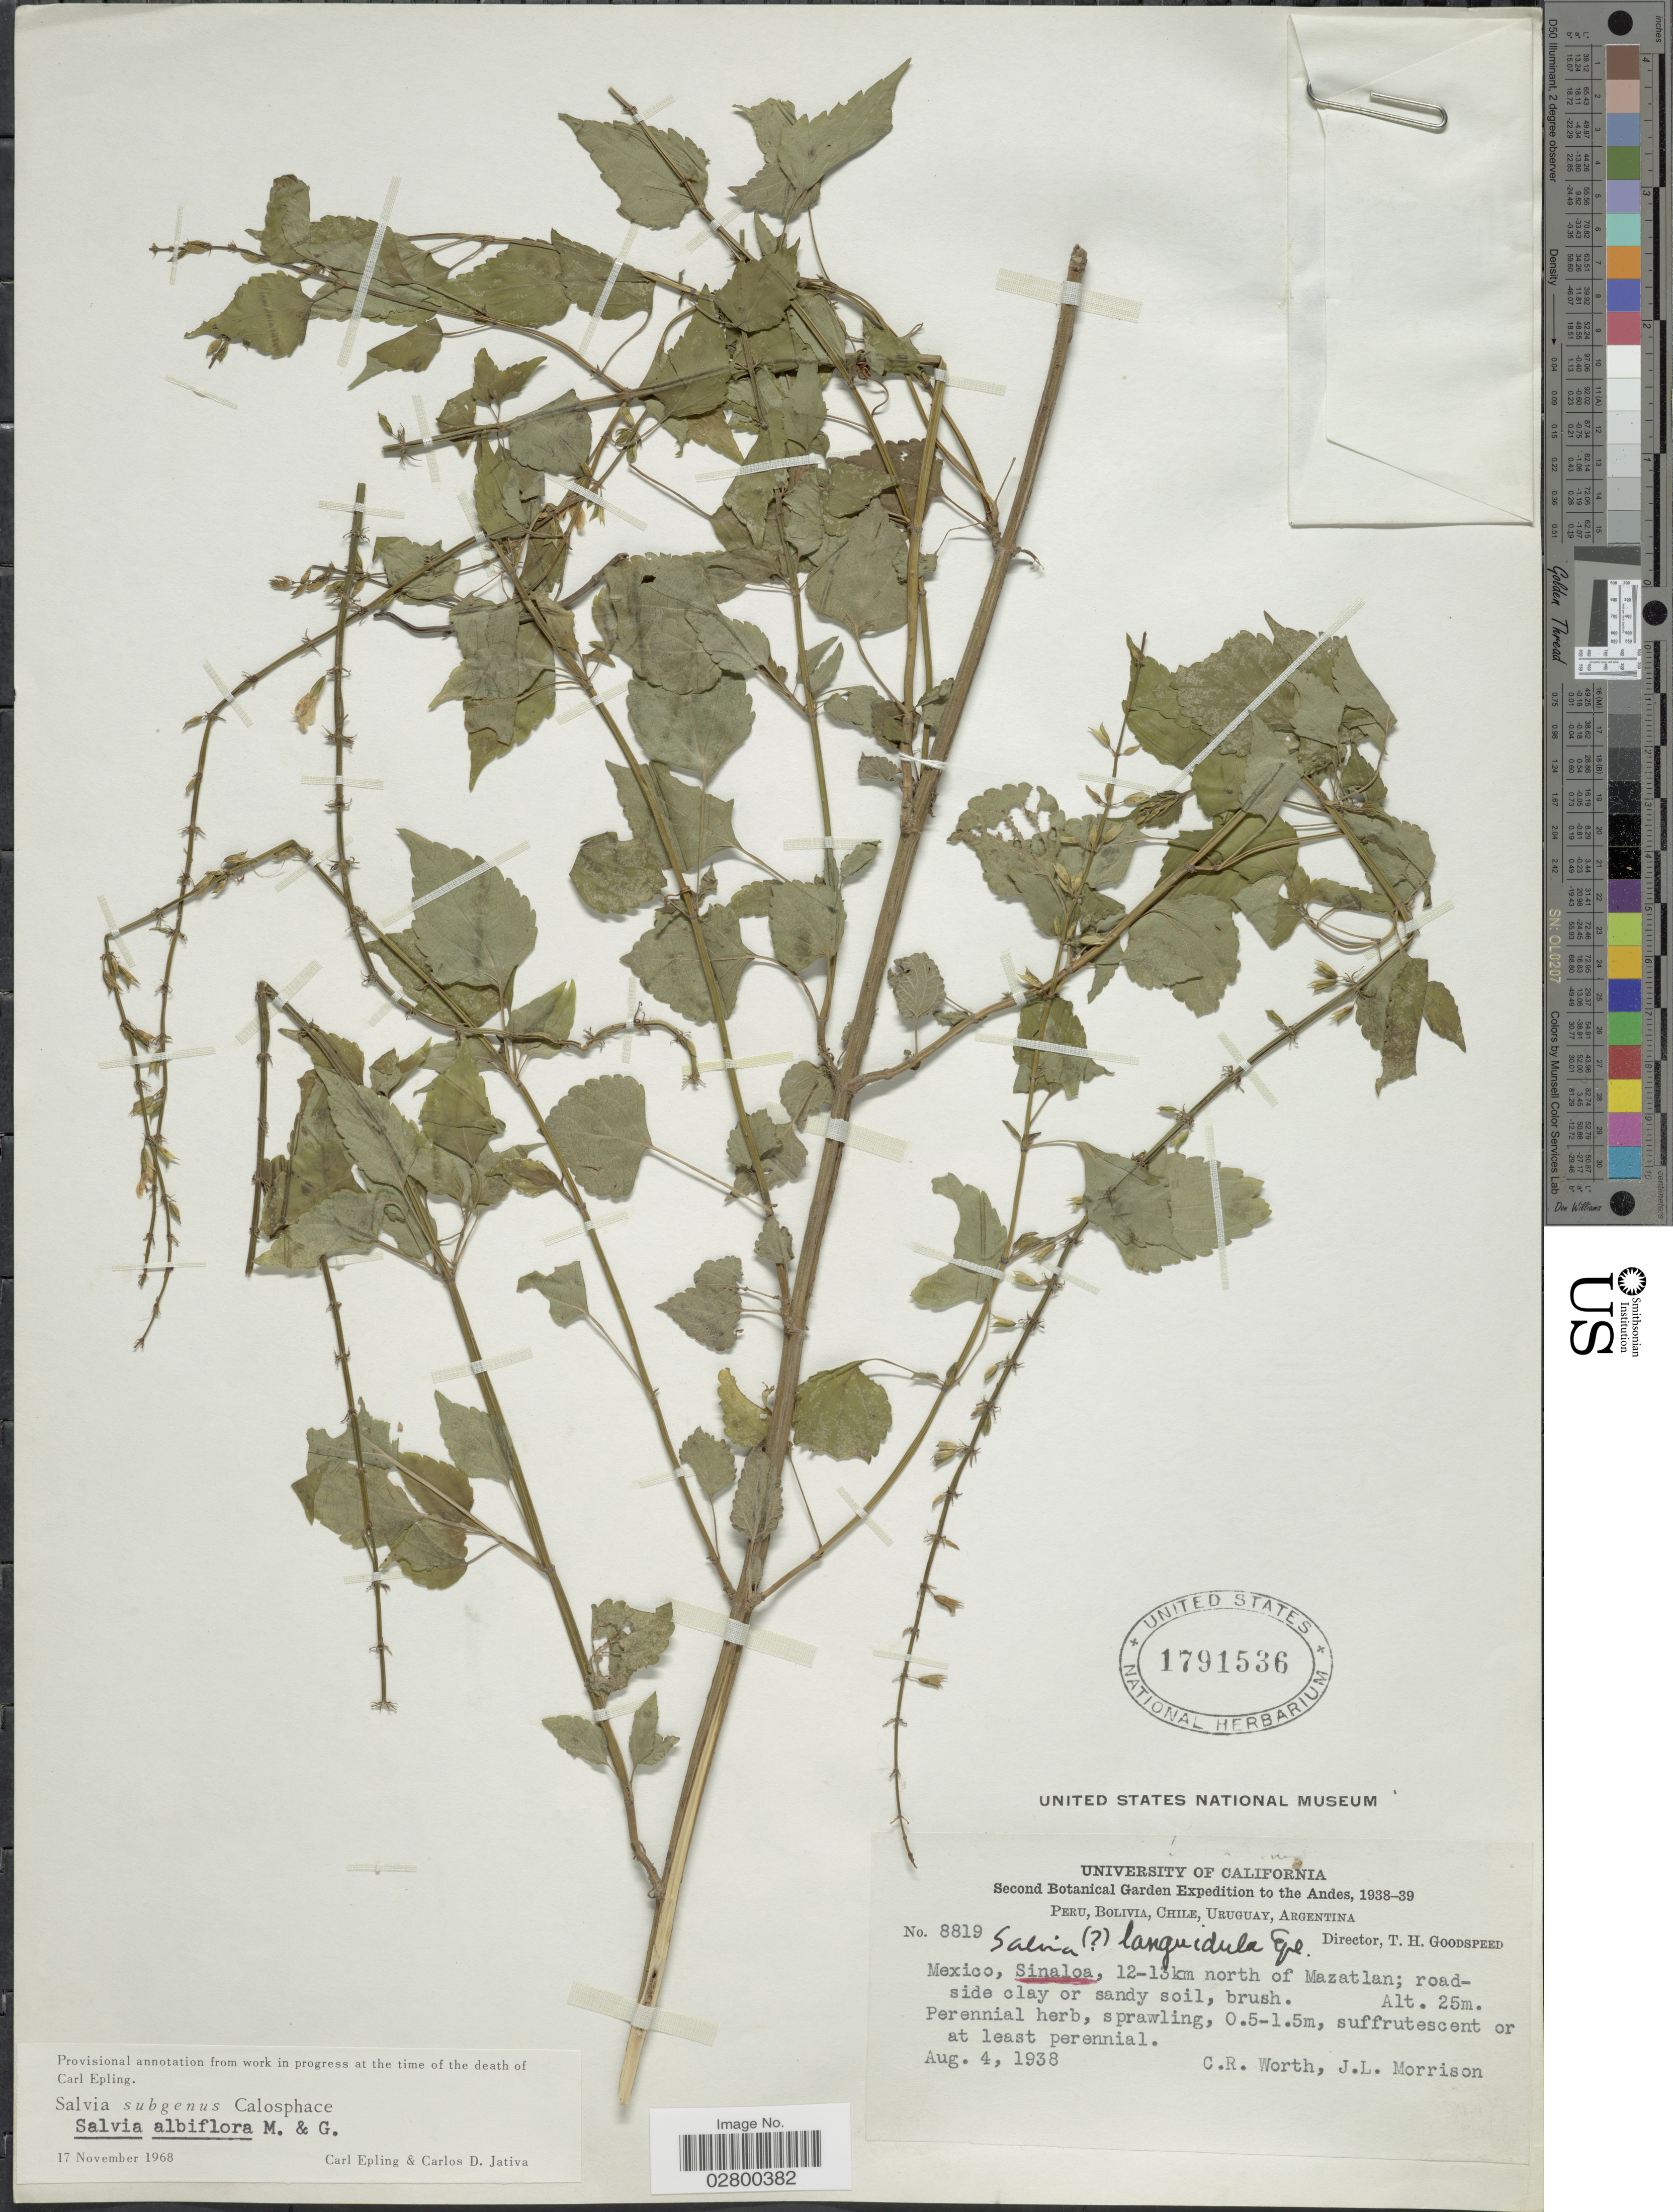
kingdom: Plantae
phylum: Tracheophyta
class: Magnoliopsida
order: Lamiales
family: Lamiaceae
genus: Salvia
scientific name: Salvia albiflora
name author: M. Martens & Galeotti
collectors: C. R. Worth & J. Morrison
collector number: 8819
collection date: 1938-08-04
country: Mexico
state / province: Sinaloa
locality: The Andes. 12-13 km north of Mazatlan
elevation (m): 25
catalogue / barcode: US 1791536